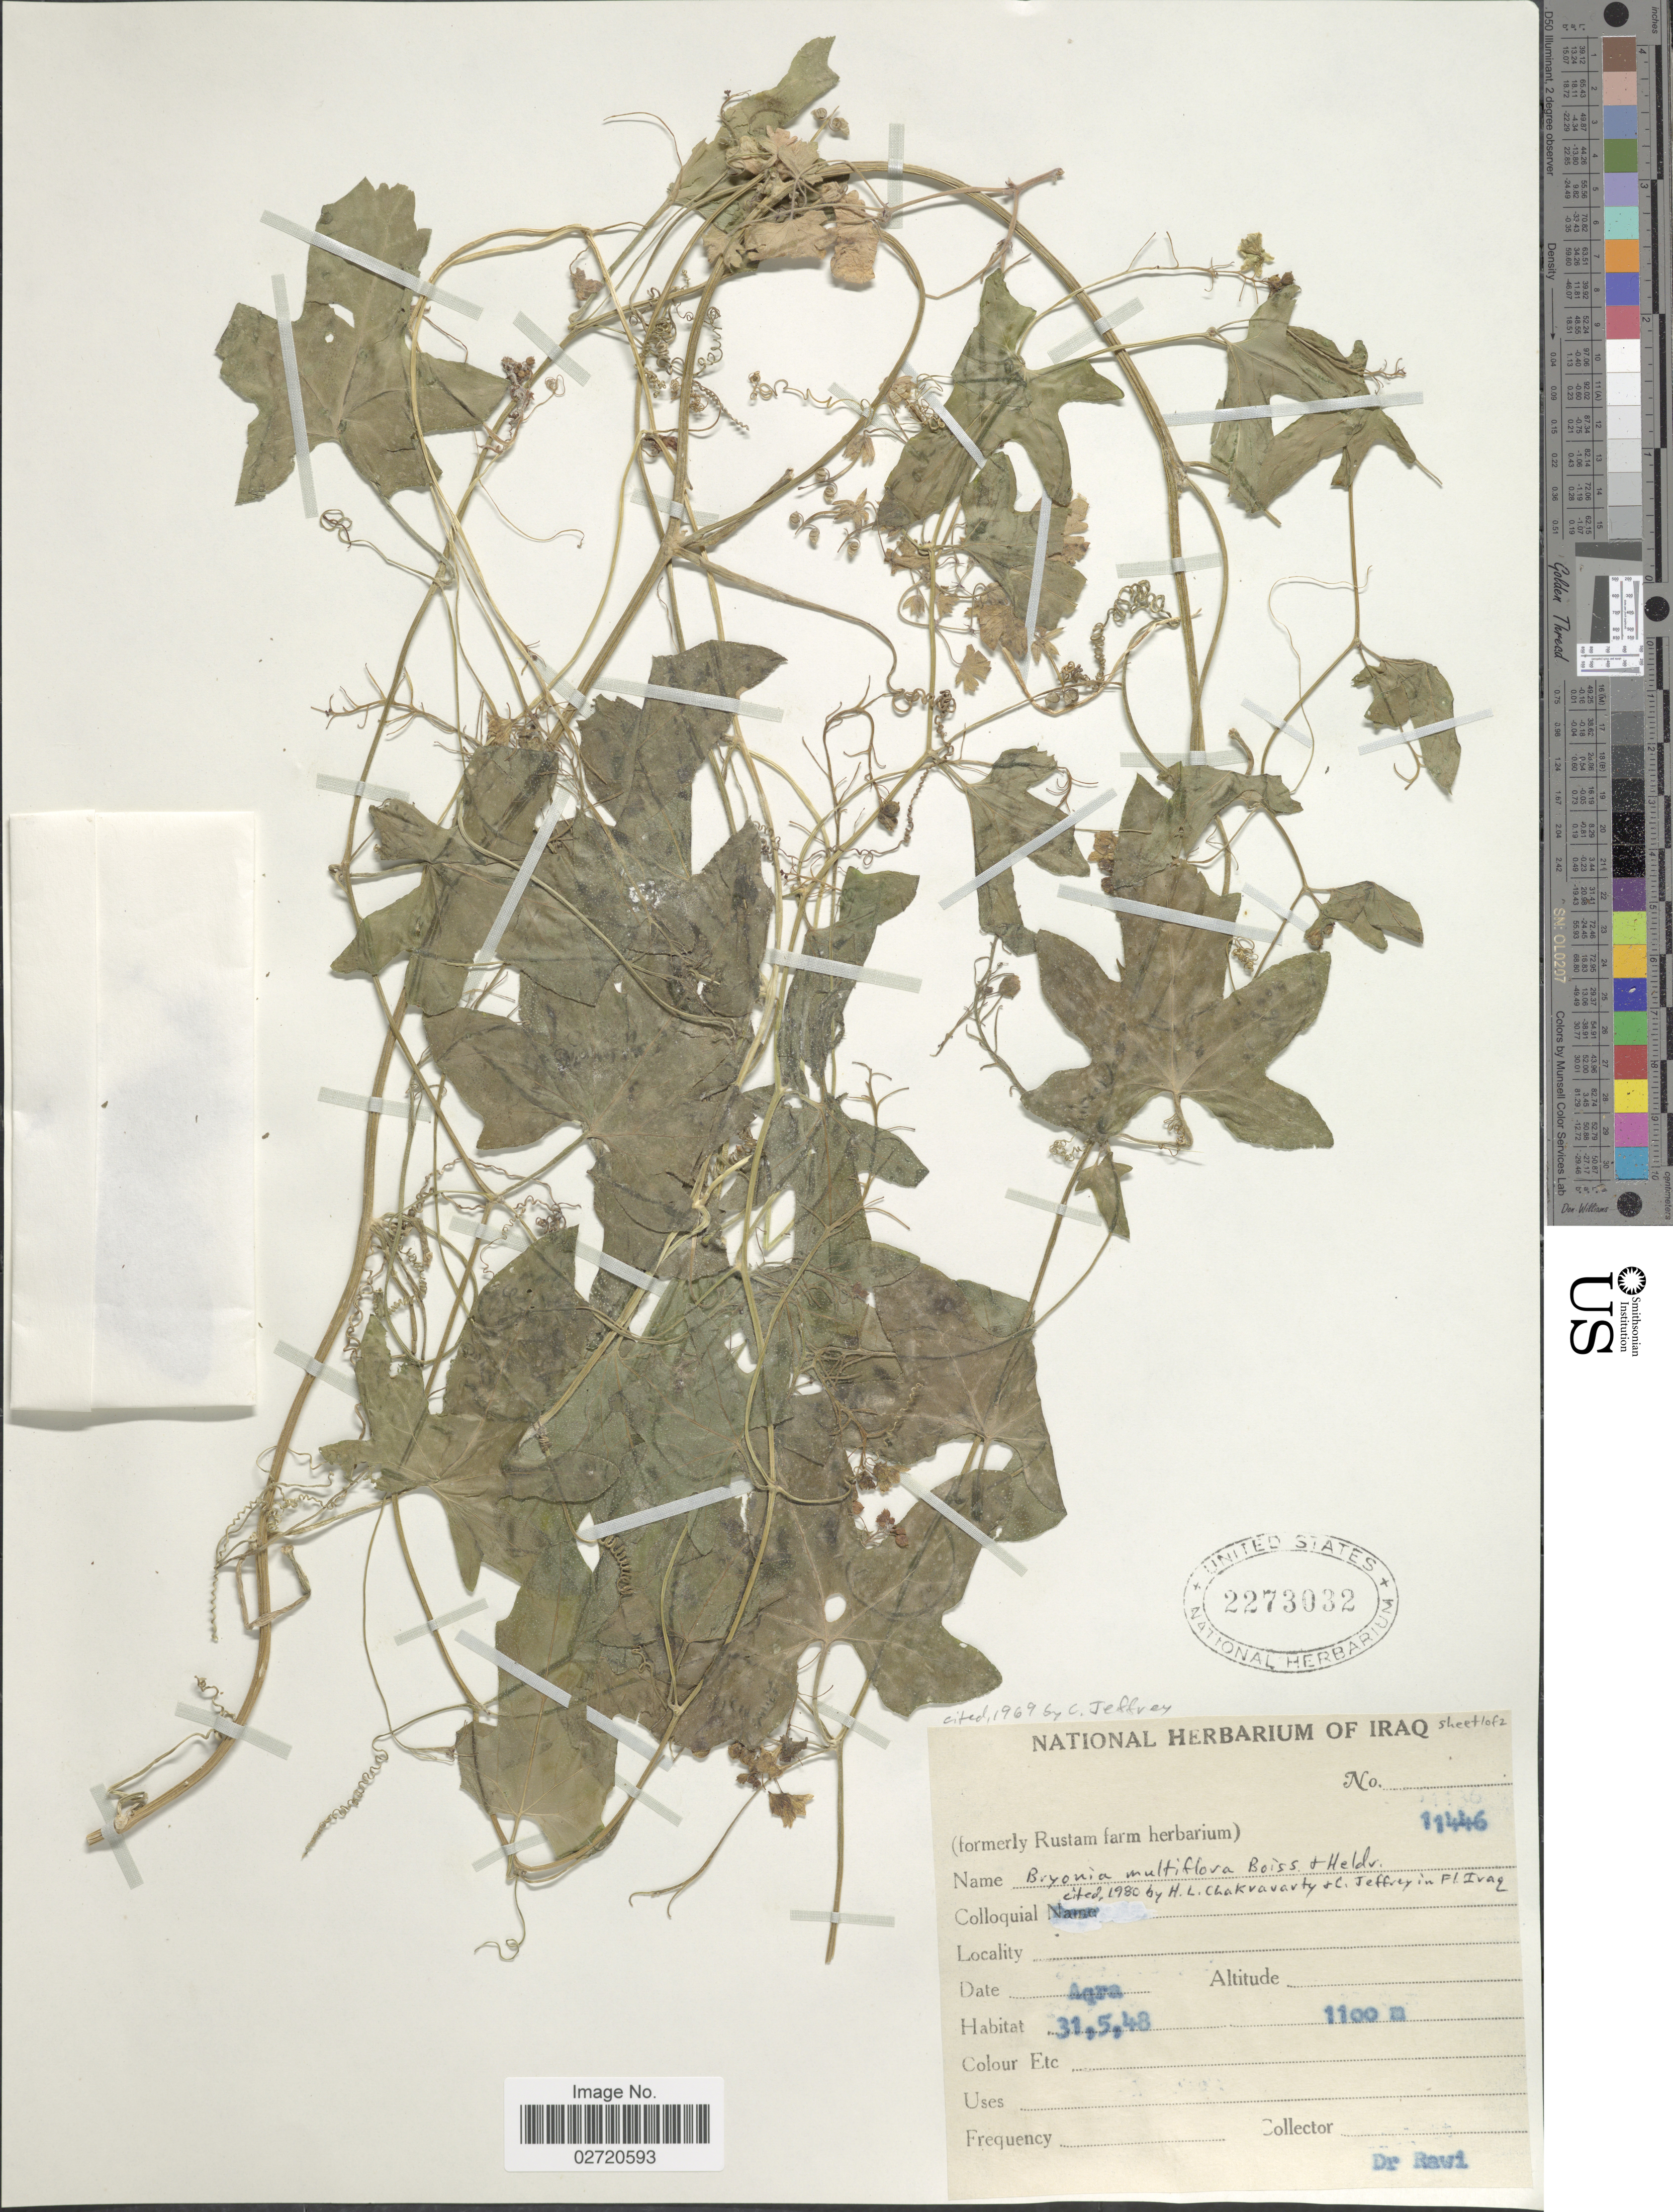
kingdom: Plantae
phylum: Tracheophyta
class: Magnoliopsida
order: Cucurbitales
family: Cucurbitaceae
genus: Bryonia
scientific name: Bryonia multiflora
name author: Boiss. & Heldr.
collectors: -. Rawi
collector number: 11446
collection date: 1948-05-31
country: Iraq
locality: Aqra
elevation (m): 1100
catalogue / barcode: US 2273032